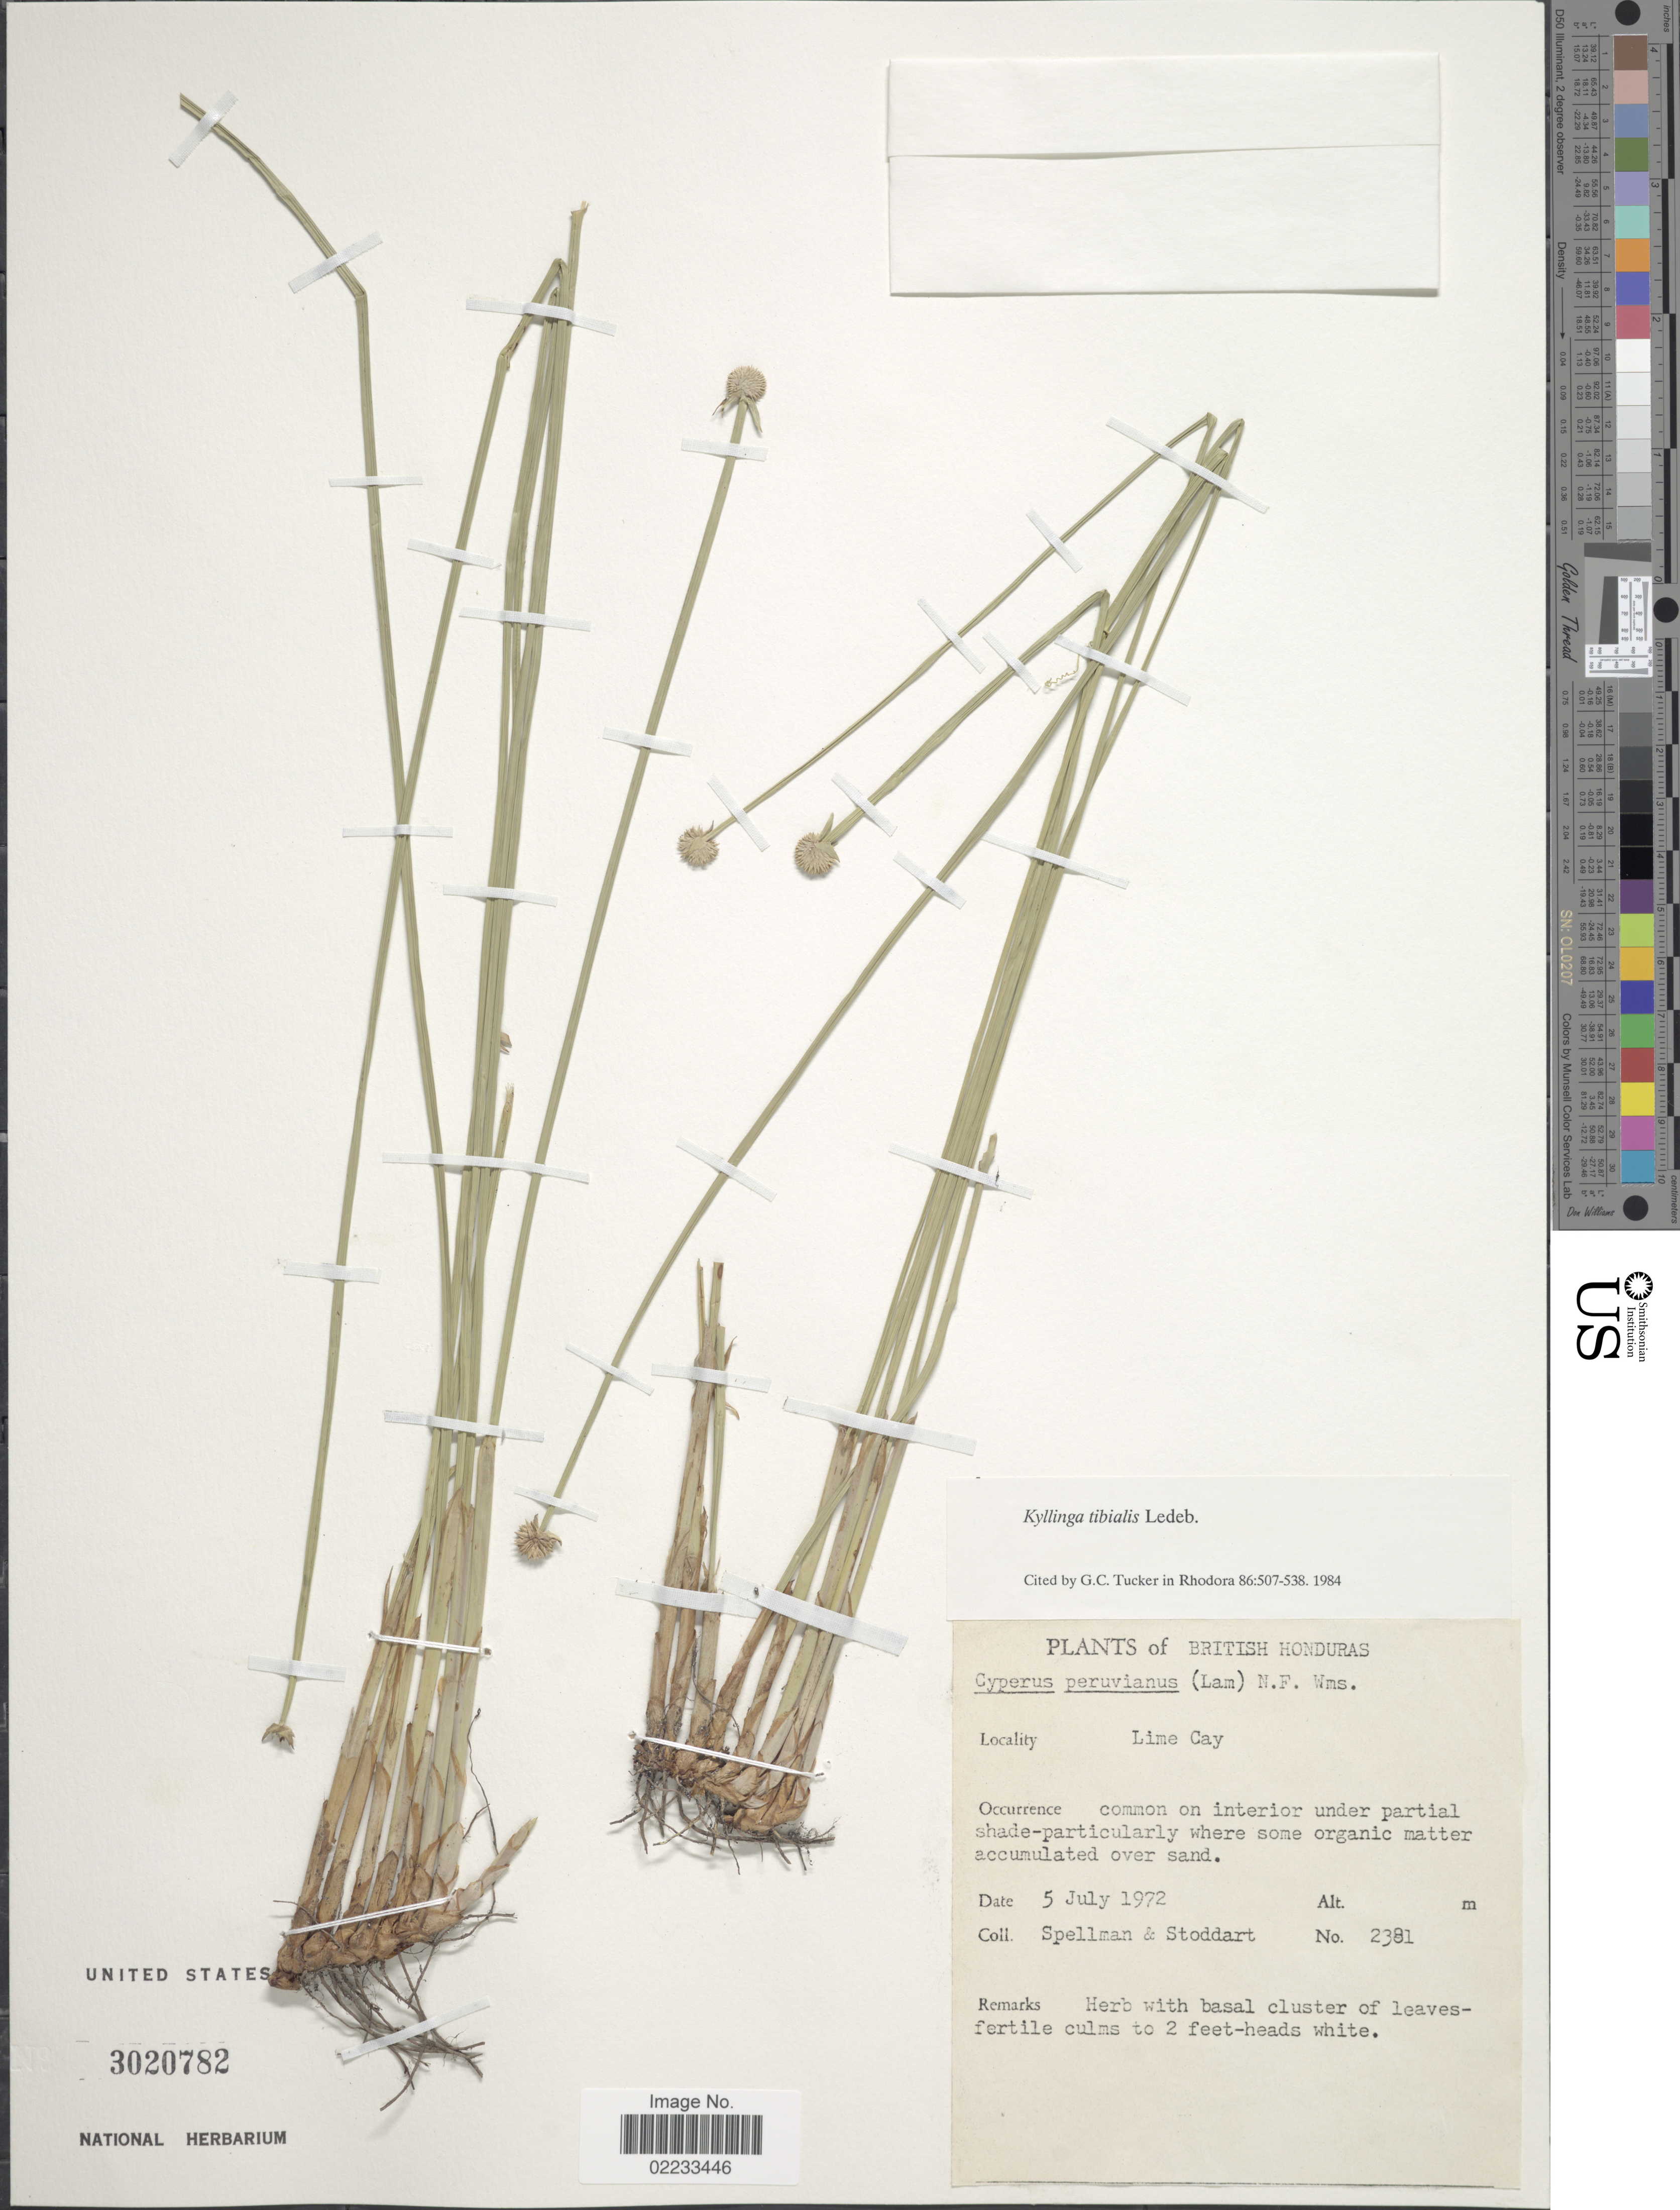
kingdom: Plantae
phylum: Tracheophyta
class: Liliopsida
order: Poales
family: Cyperaceae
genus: Cyperus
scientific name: Cyperus tibialis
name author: (Poit. ex Ledeb.) Govaerts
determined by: Strong, Mark T., (BOT), Smithsonian Institution - National Museum of Natural History (UNITED STATES)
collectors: Spellman, -- & -. Stoddart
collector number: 2381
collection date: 1972-07-05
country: Belize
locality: British Honduras. Lime Cay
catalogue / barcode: US 3020782